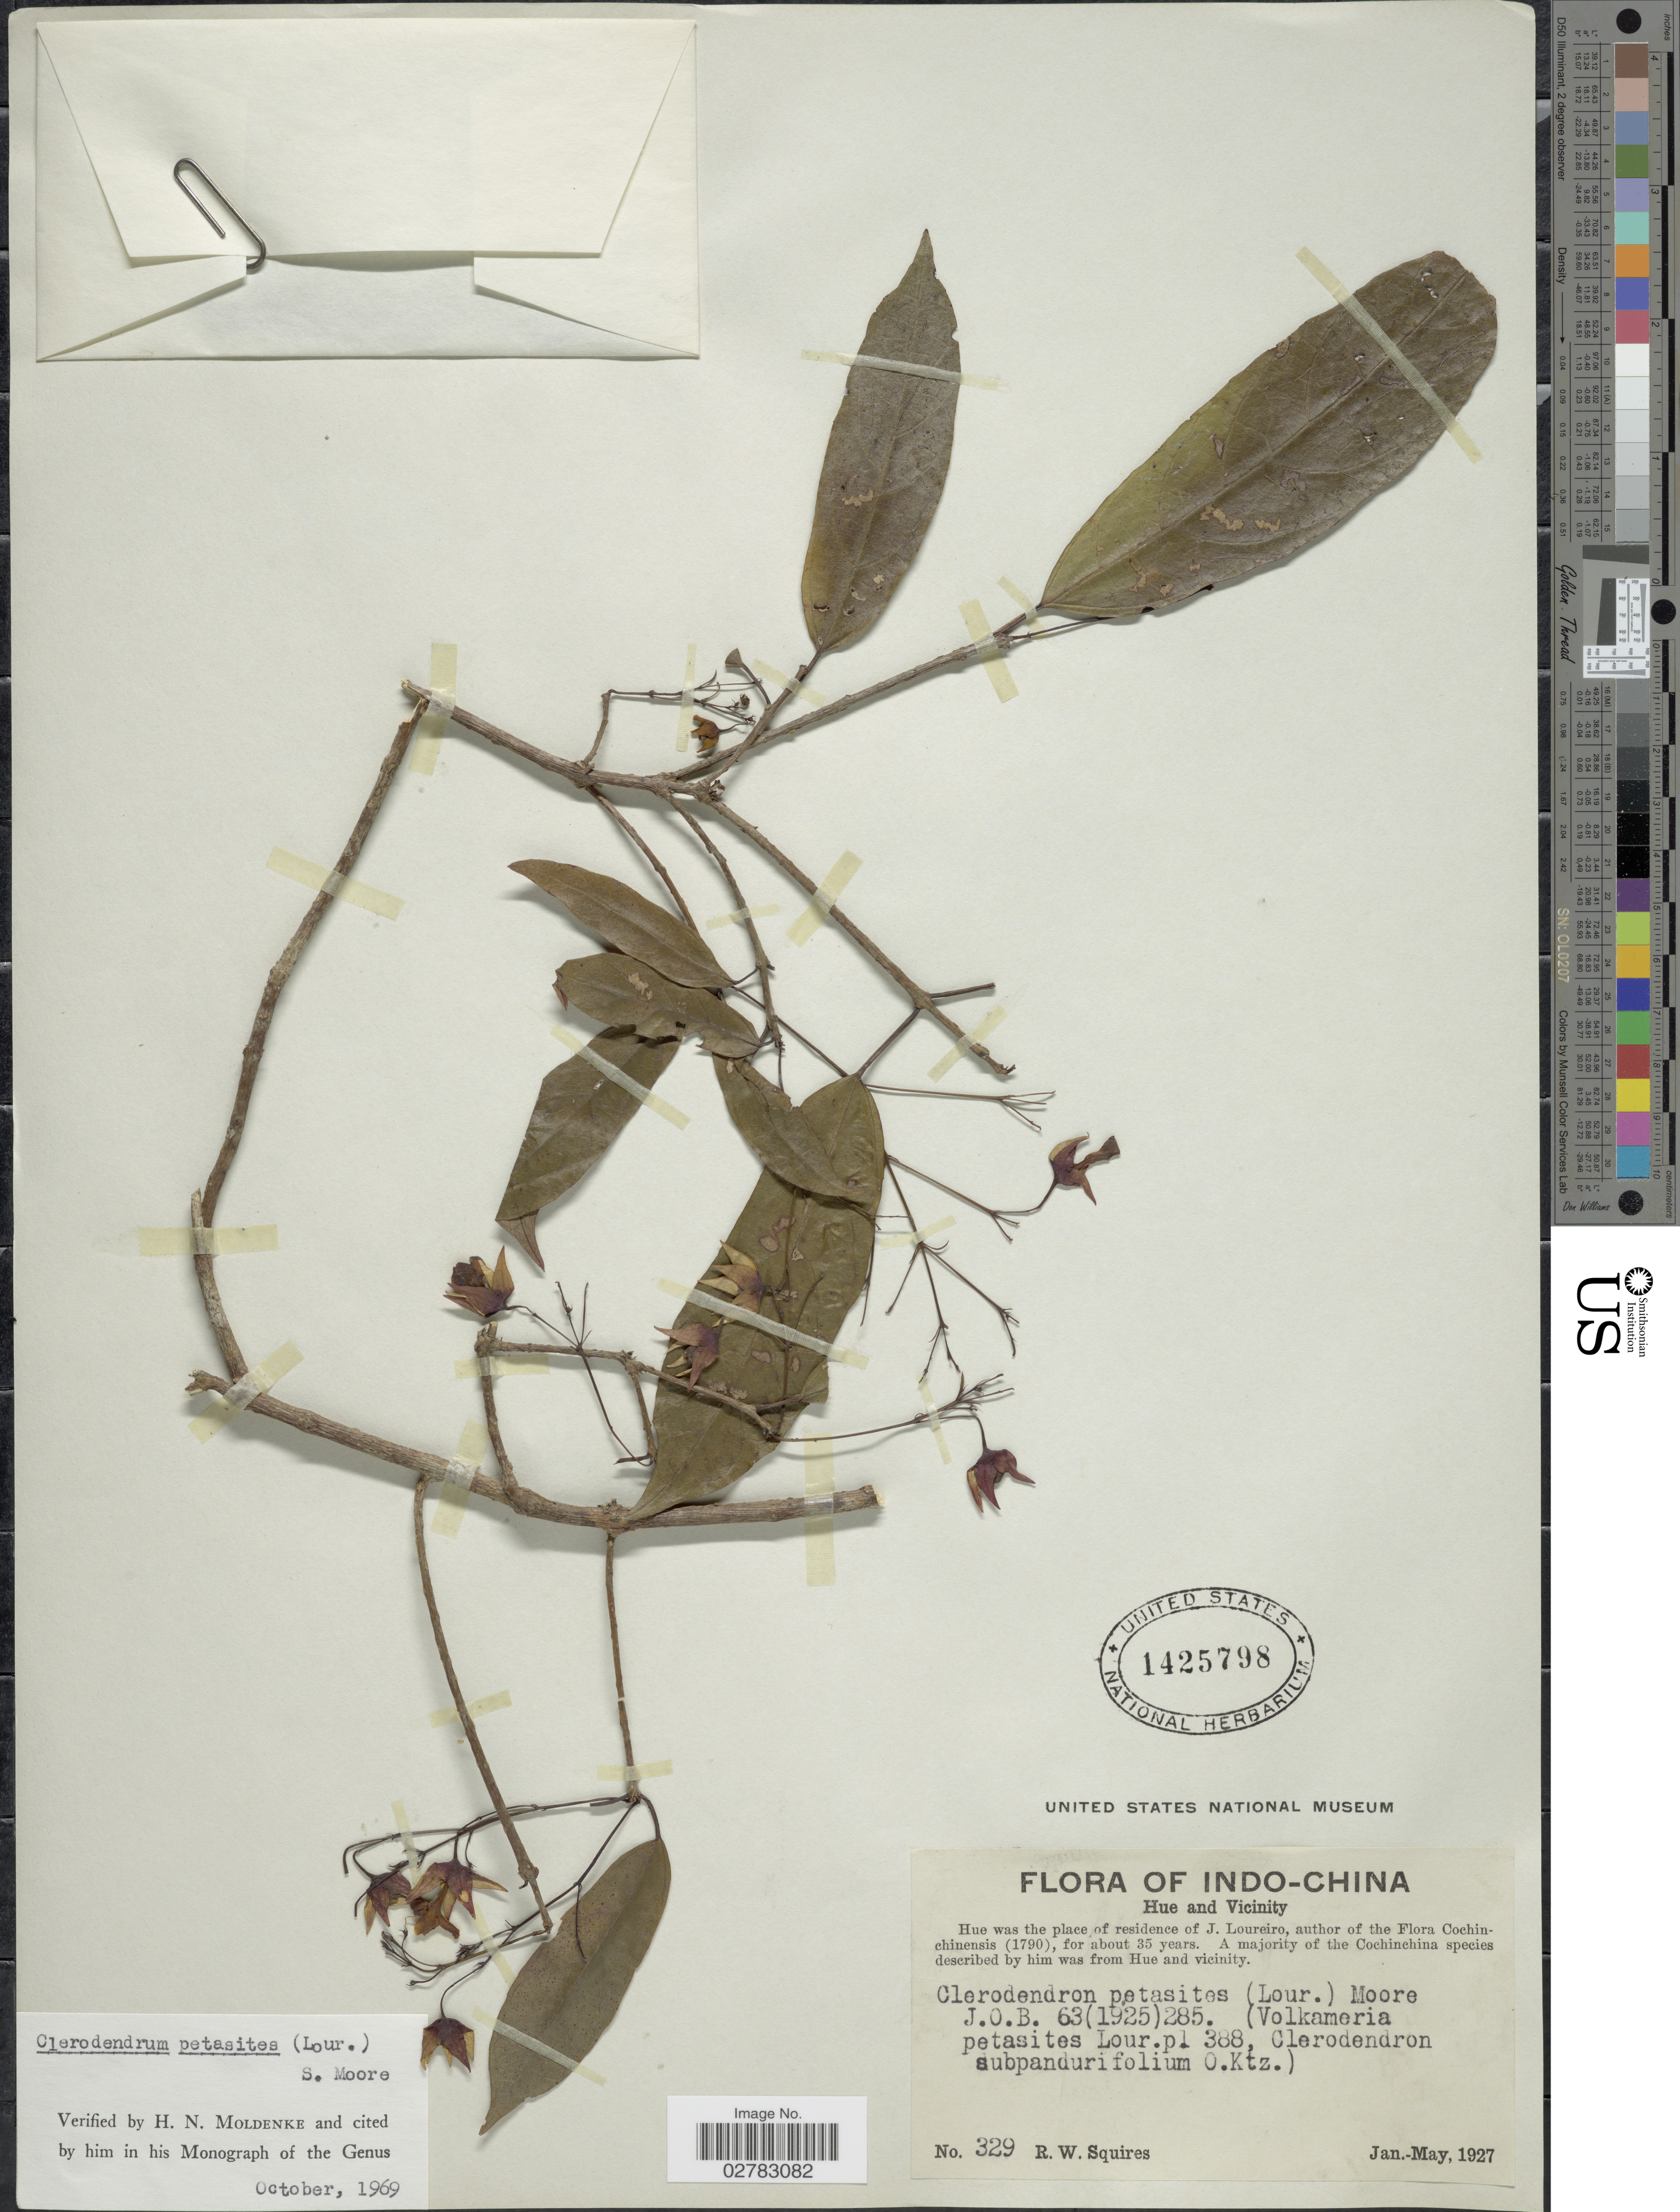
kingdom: Plantae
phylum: Tracheophyta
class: Magnoliopsida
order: Lamiales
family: Lamiaceae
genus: Clerodendrum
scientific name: Clerodendrum petasites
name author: (Lour.) S. Moore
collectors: R. Squires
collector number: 329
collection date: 1927-01/1927-05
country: Vietnam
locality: Indo China. Hue and Vicinity.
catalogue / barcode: US 1425798